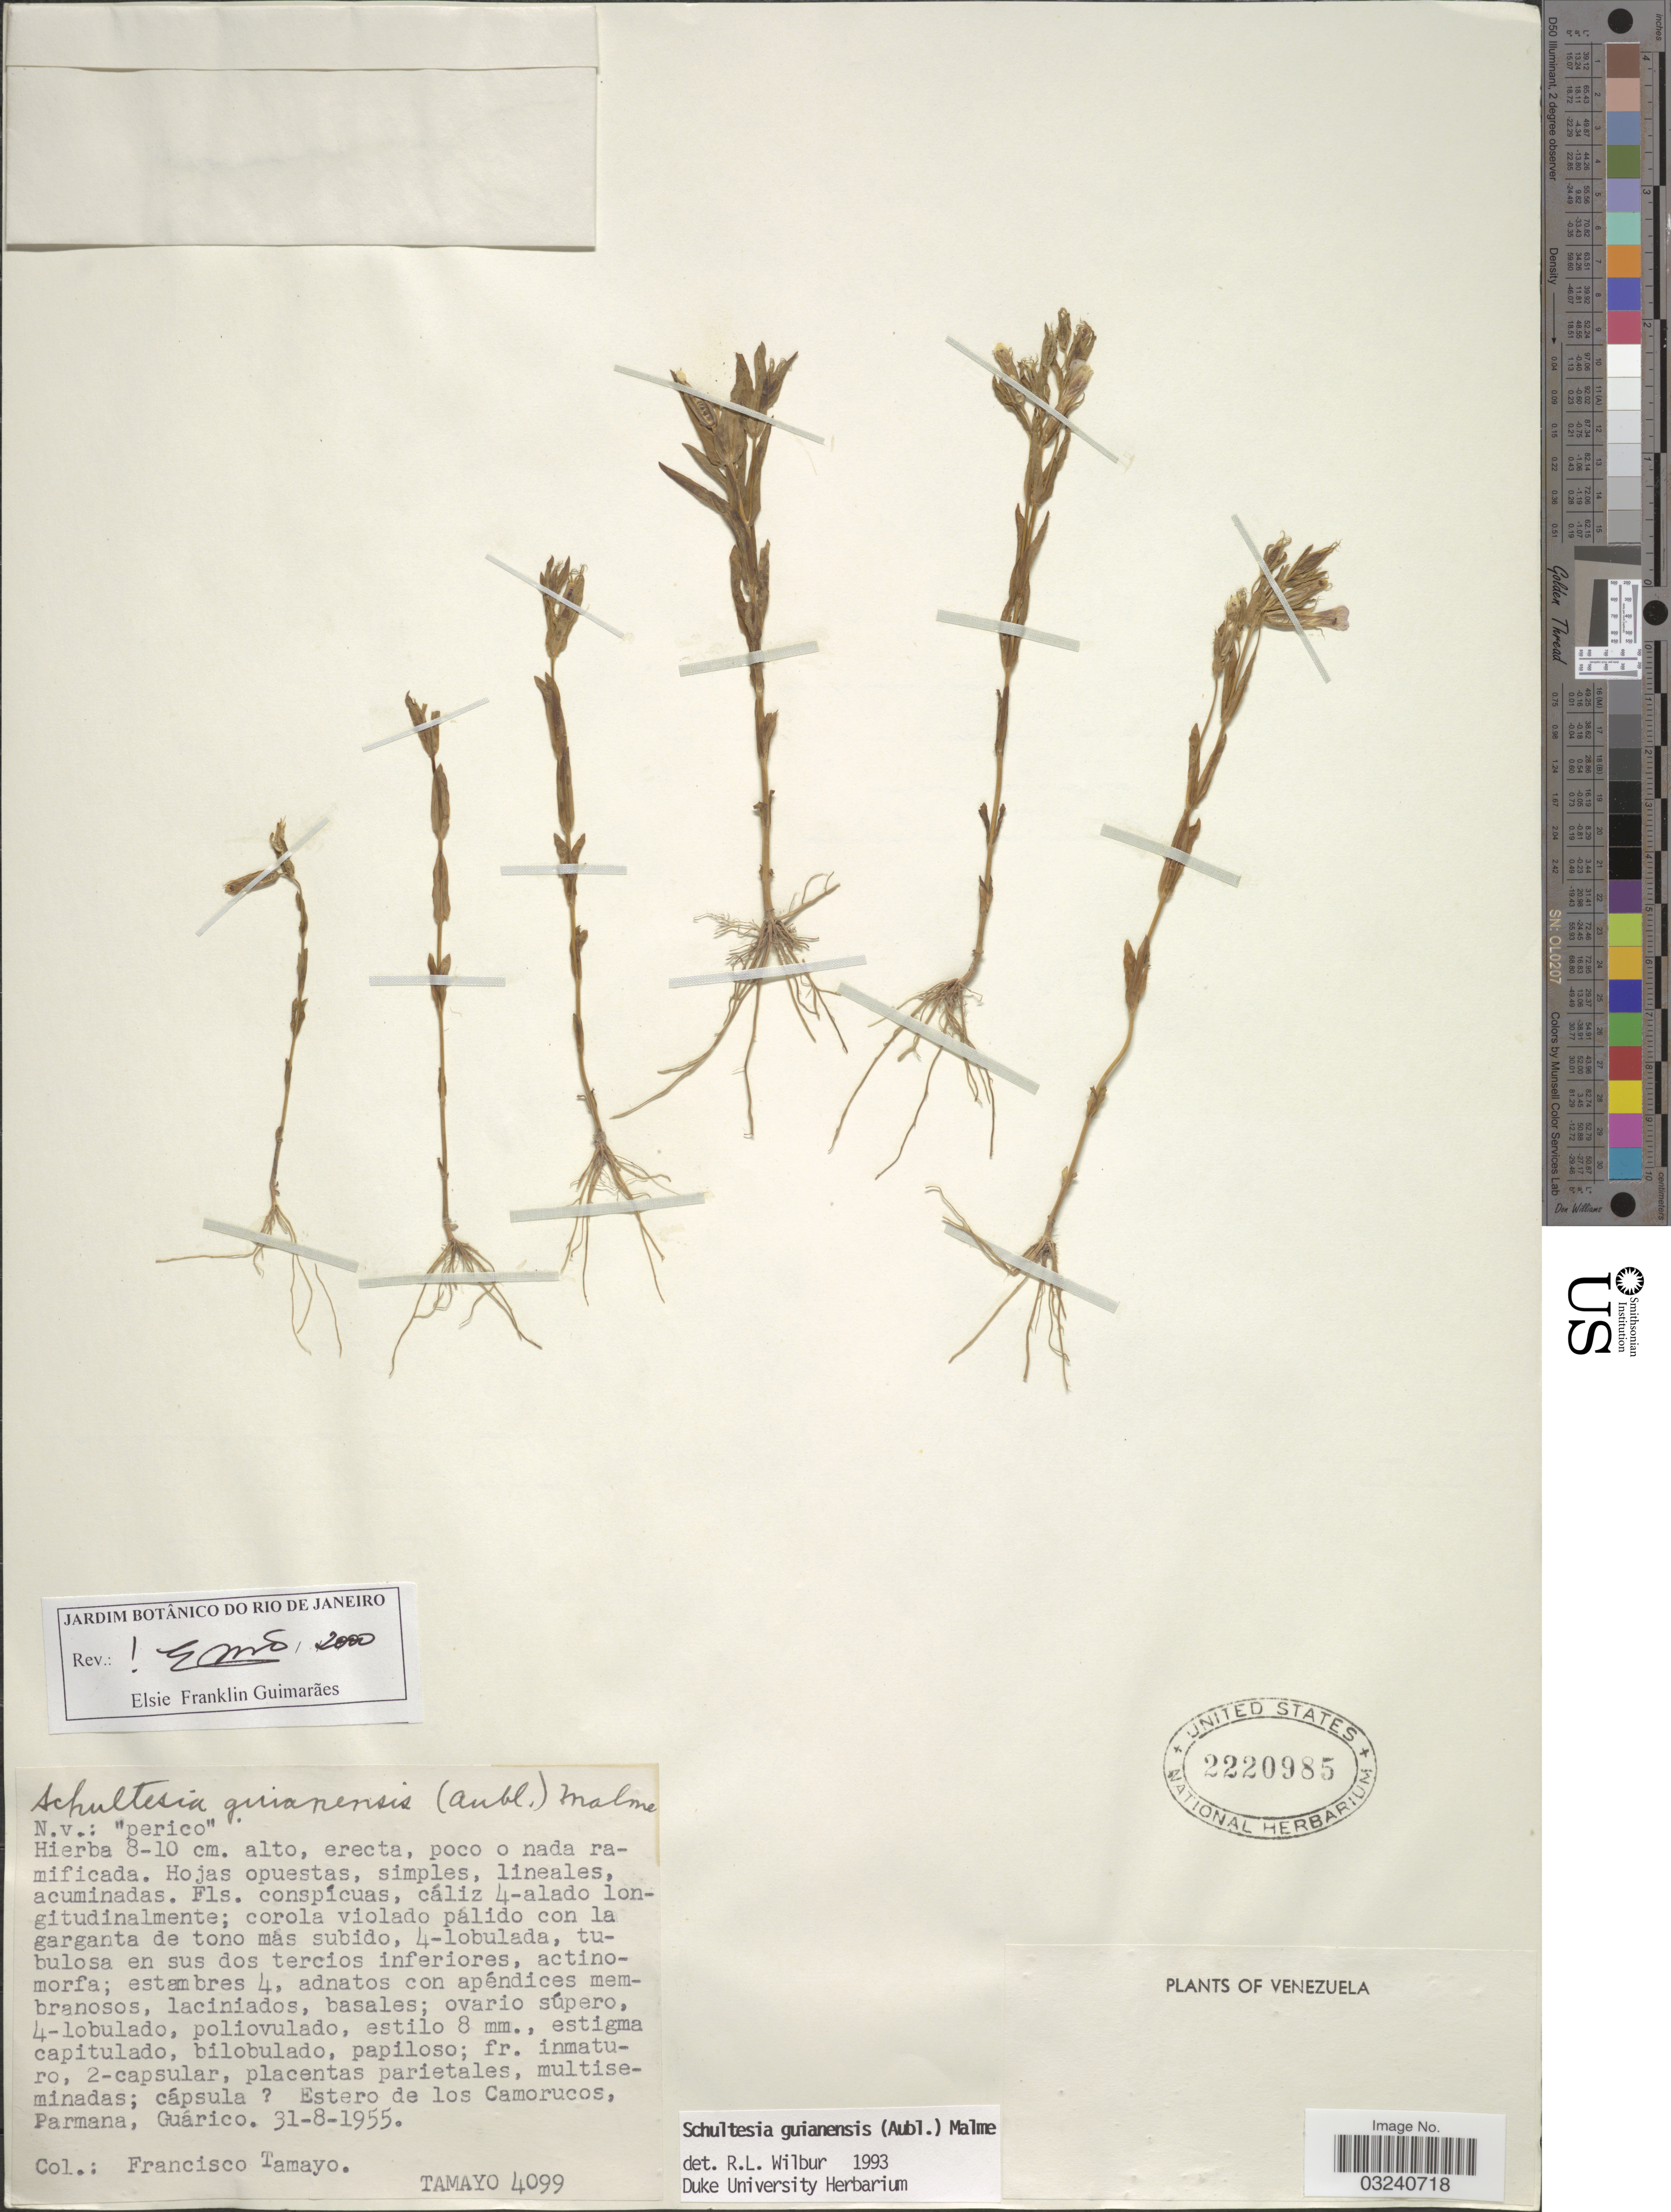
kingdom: Plantae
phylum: Tracheophyta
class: Magnoliopsida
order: Gentianales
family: Gentianaceae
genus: Schultesia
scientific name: Schultesia guianensis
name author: (Aubl.) Malme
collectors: F. Tamayo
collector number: TAMAYO 4099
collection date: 1955-08-31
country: Venezuela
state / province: Guárico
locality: Estero de los Camorucos, Parmana.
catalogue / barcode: US 2220985